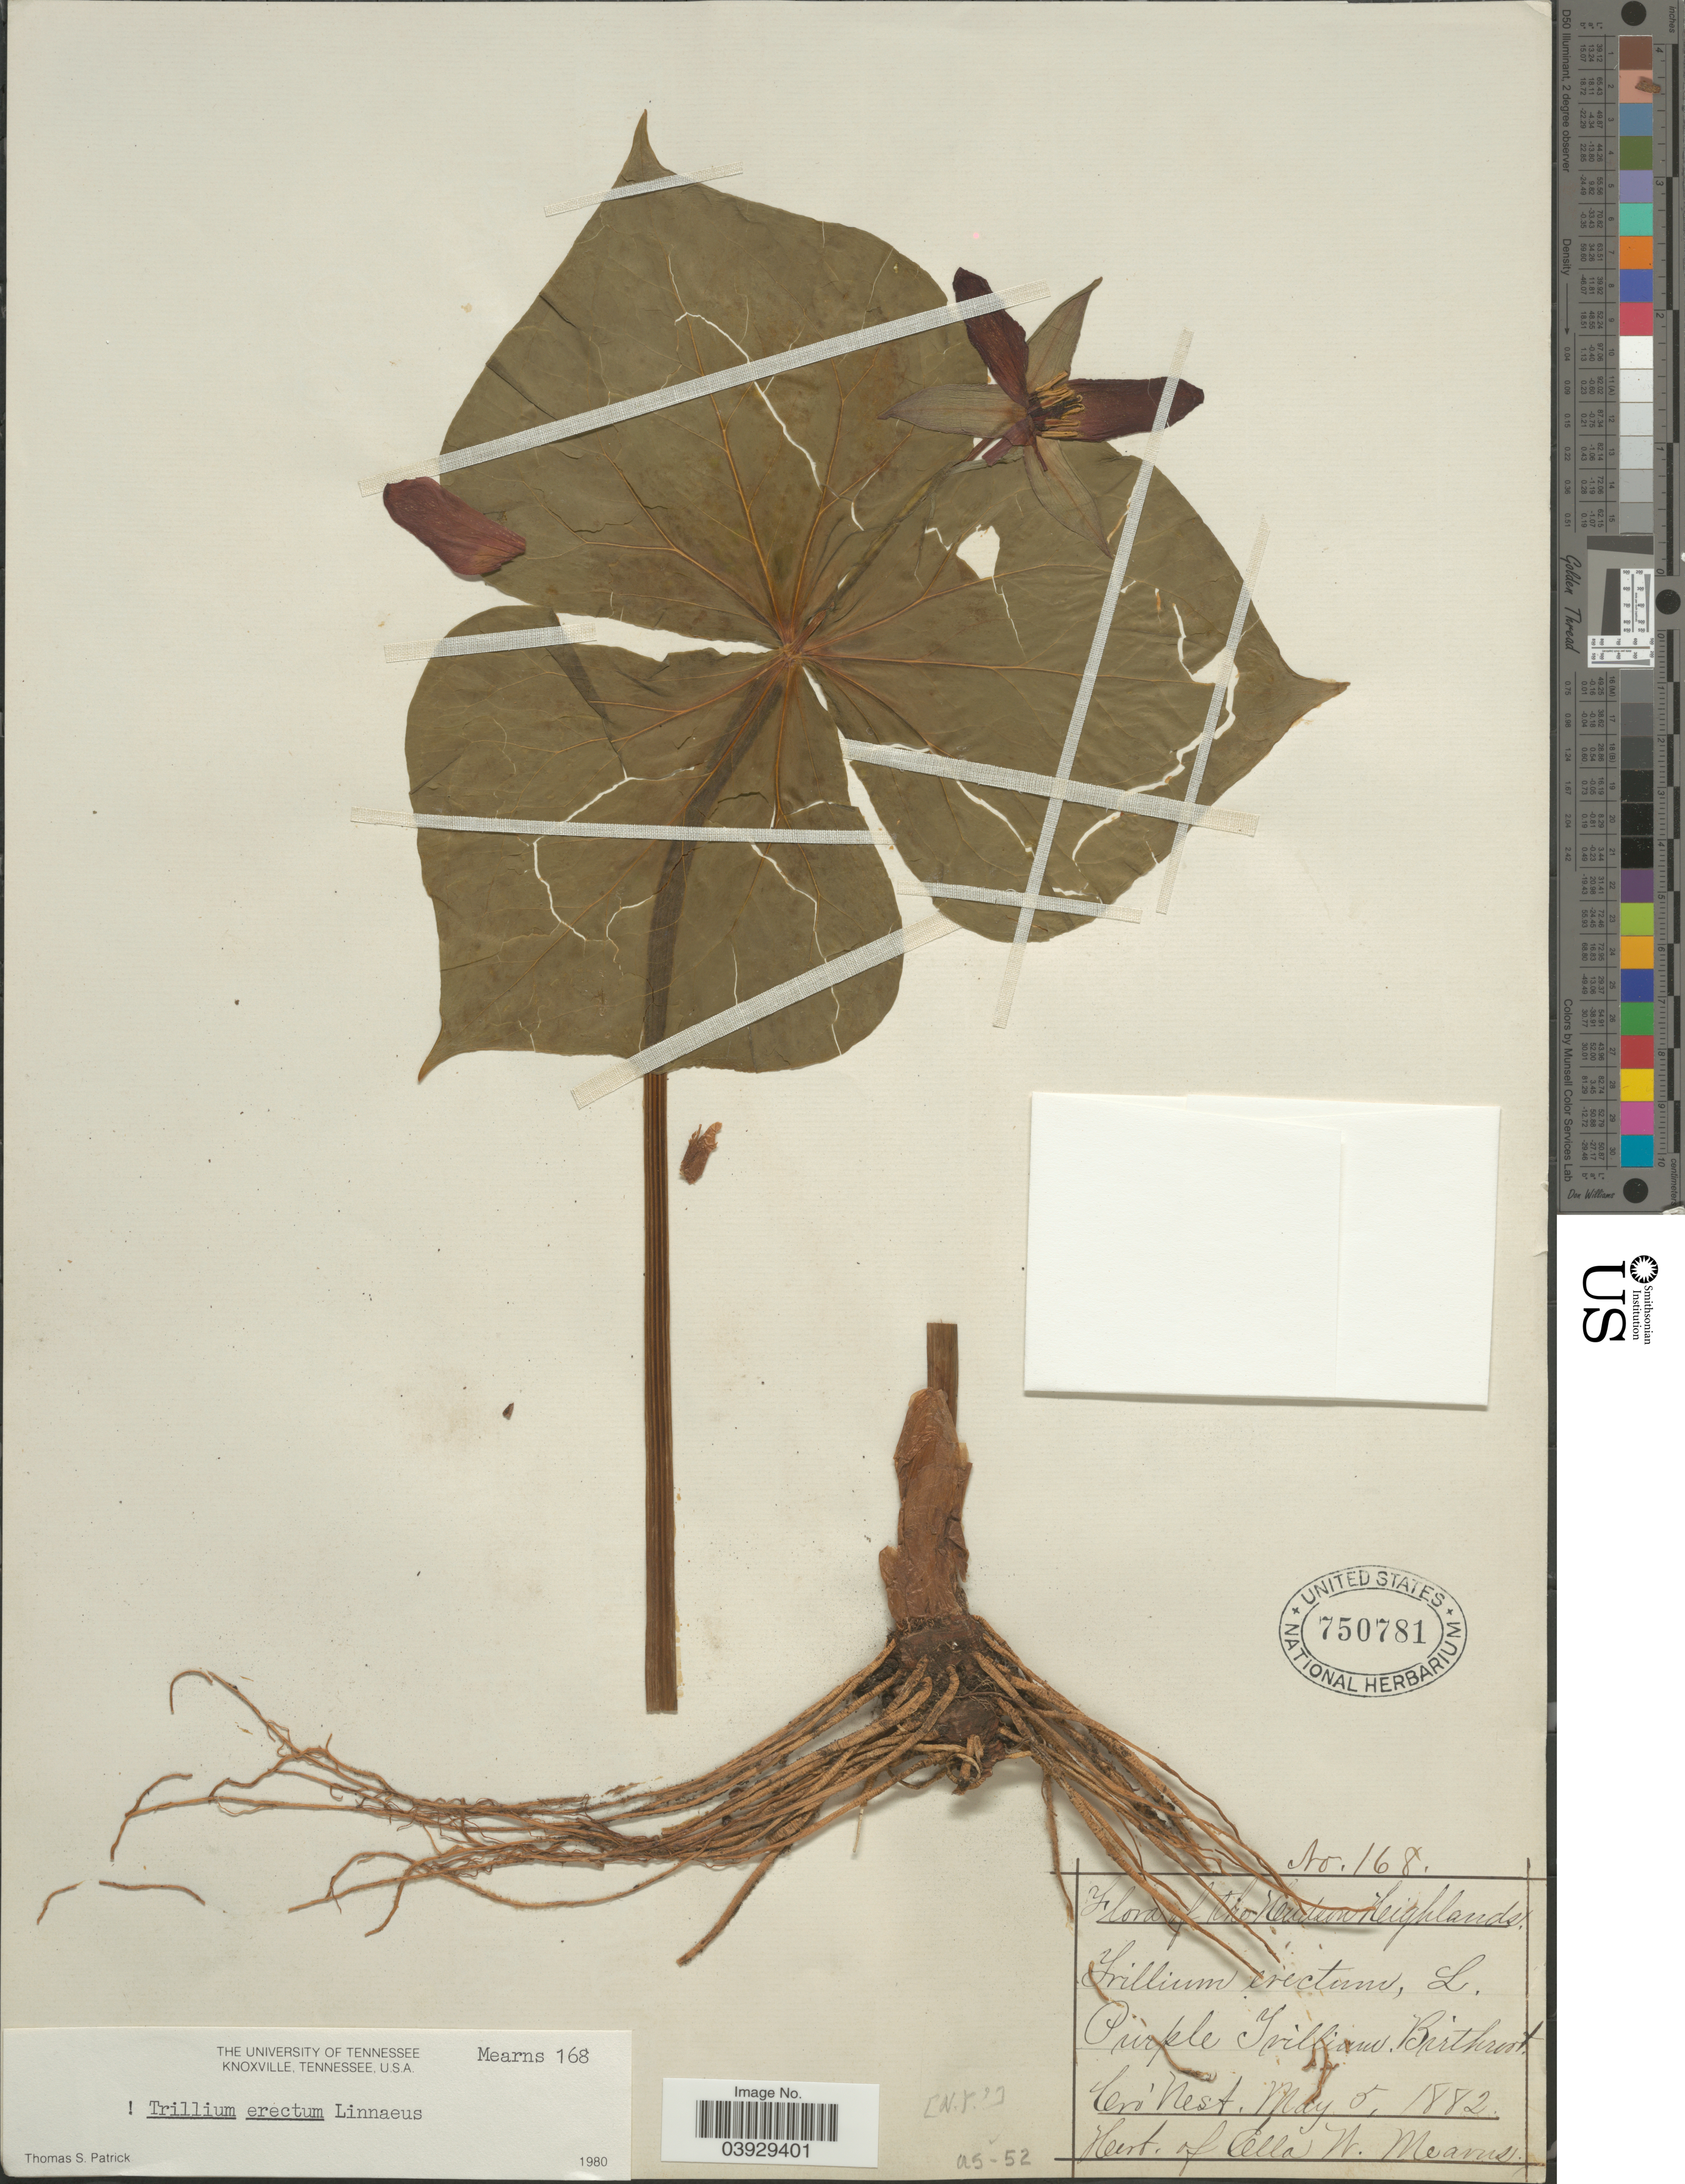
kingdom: Plantae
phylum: Tracheophyta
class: Liliopsida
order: Liliales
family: Melanthiaceae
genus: Trillium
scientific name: Trillium erectum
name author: L.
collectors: ex herb. Ella W. Mearns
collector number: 168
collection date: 1882-05-05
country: United States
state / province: New York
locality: Hudson Highlands. Cro' Nest.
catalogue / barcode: US 750781